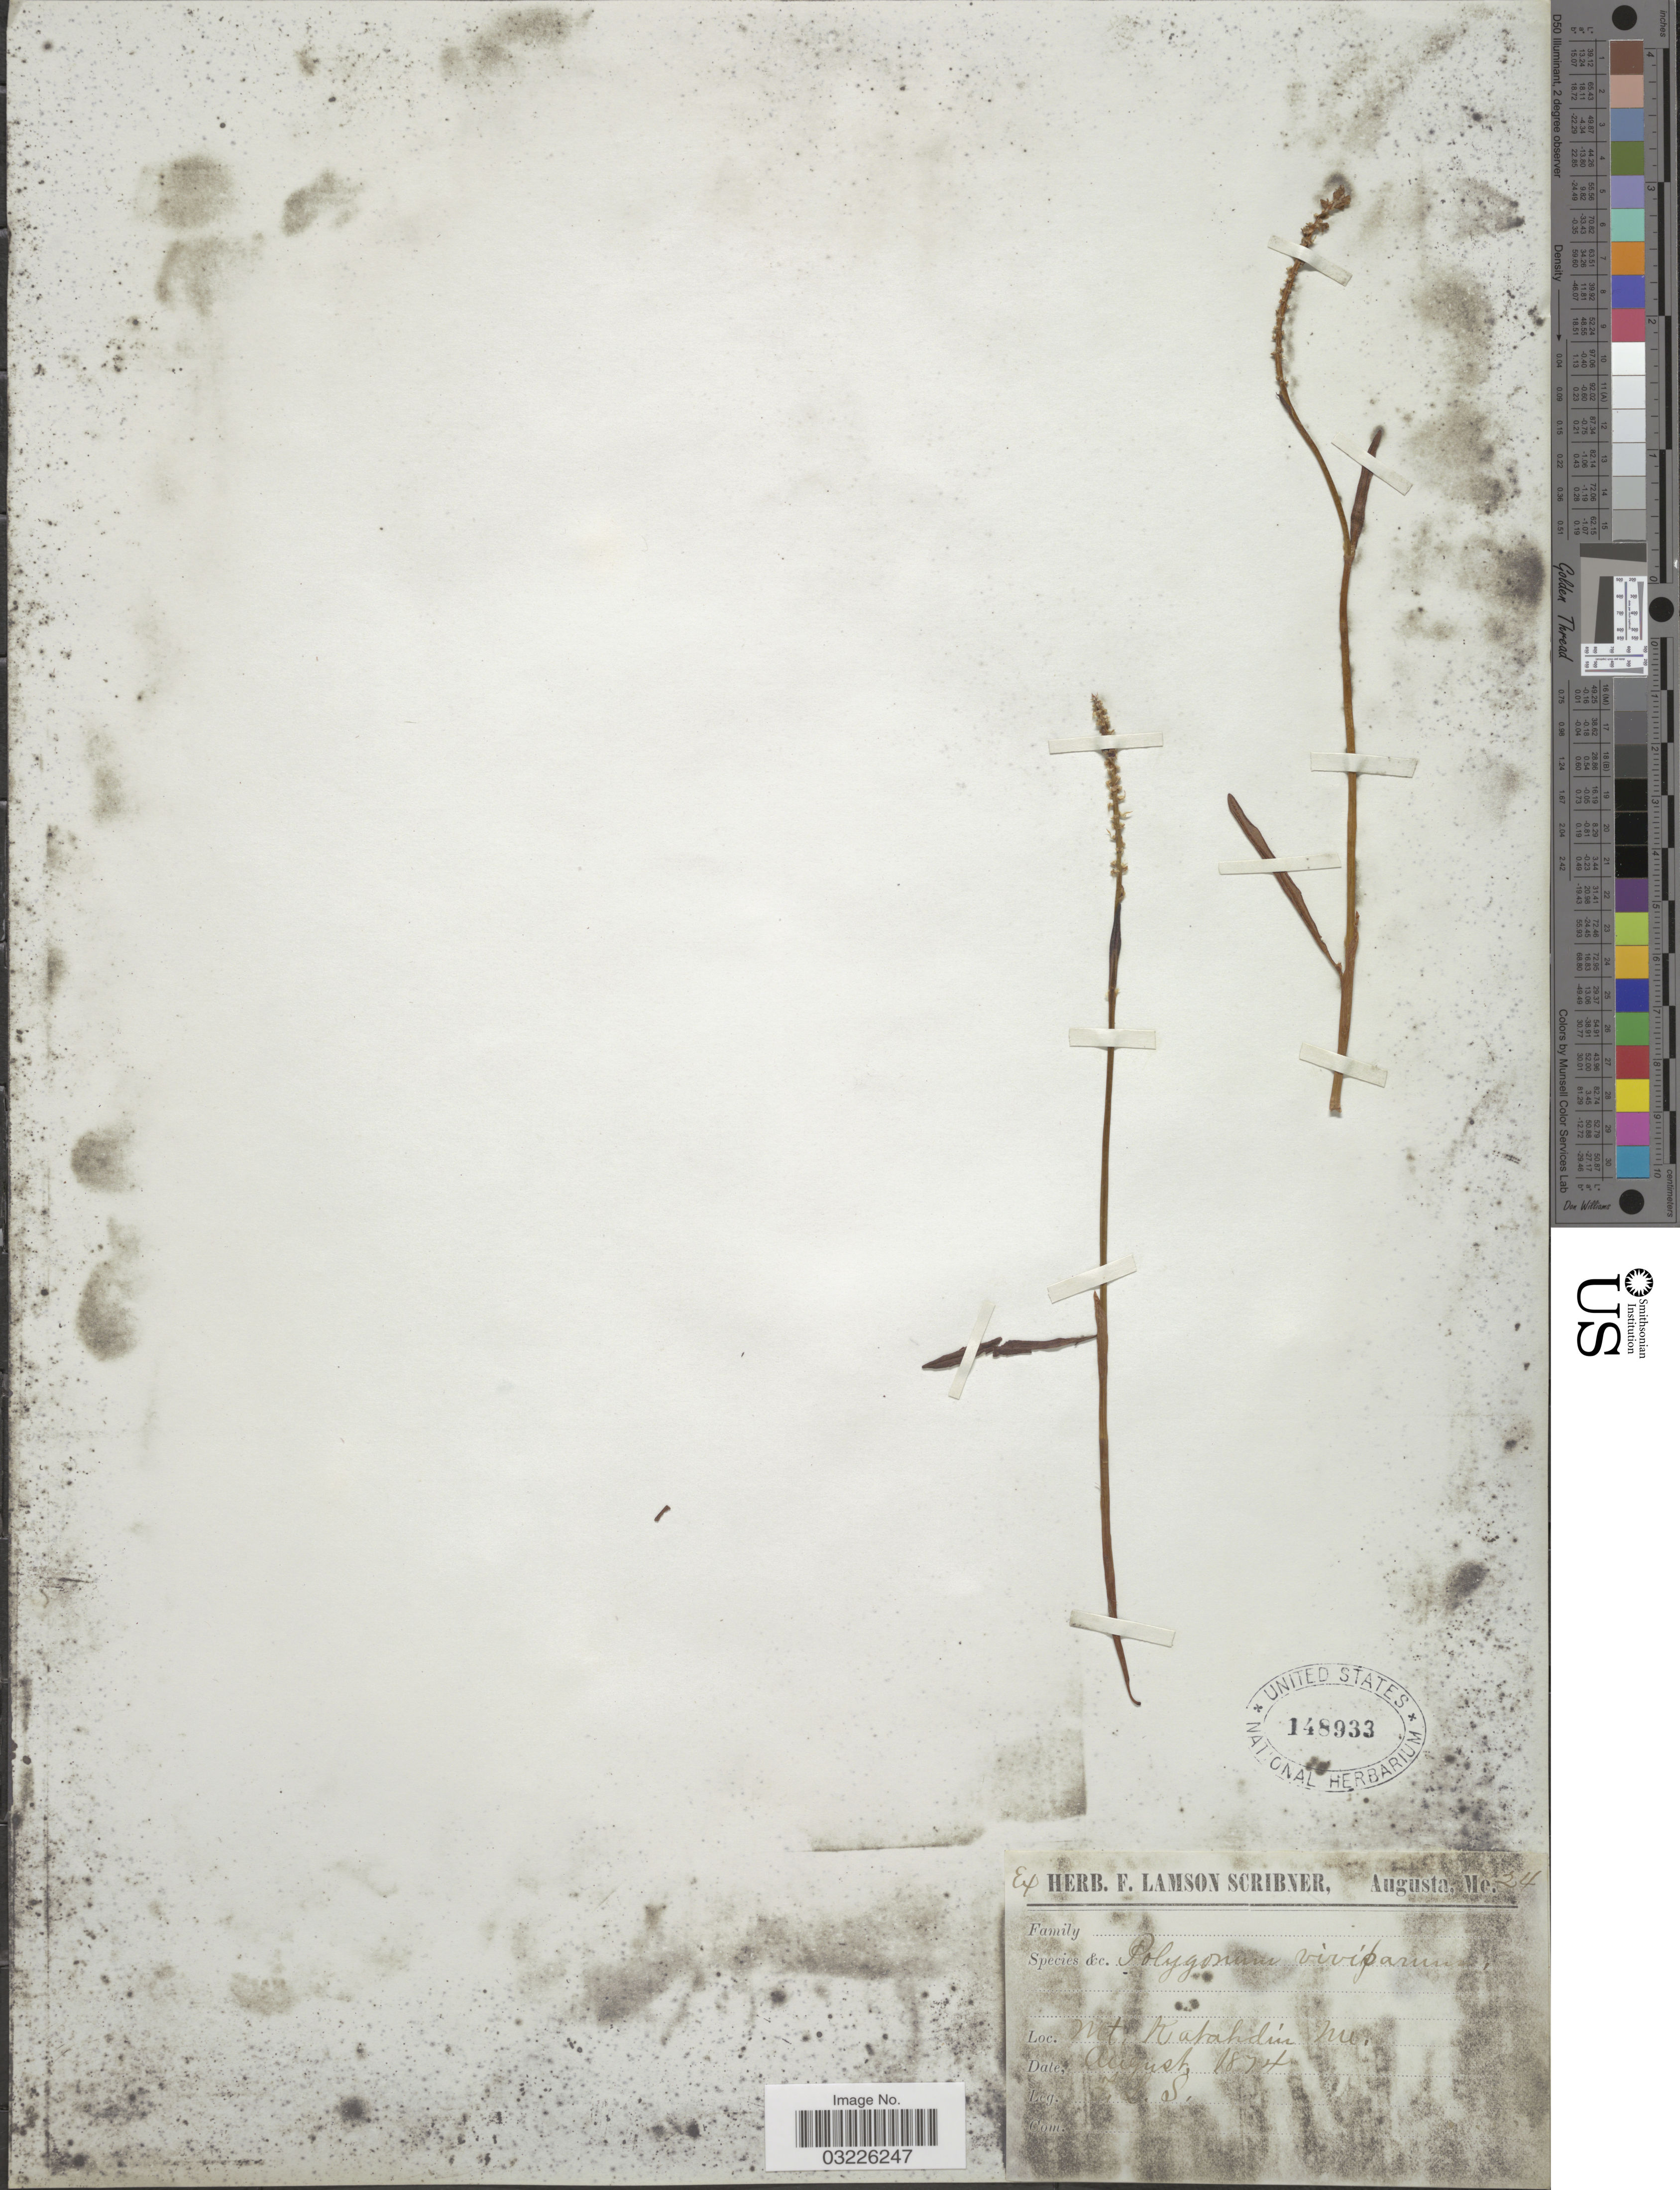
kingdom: Plantae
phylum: Tracheophyta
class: Magnoliopsida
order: Caryophyllales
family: Polygonaceae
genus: Bistorta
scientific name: Bistorta vivipara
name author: (L.) Delarbre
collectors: F. L. Scribner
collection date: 1874-08-24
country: United States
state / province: Maine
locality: Mt. Katahdin.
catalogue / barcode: US 148933